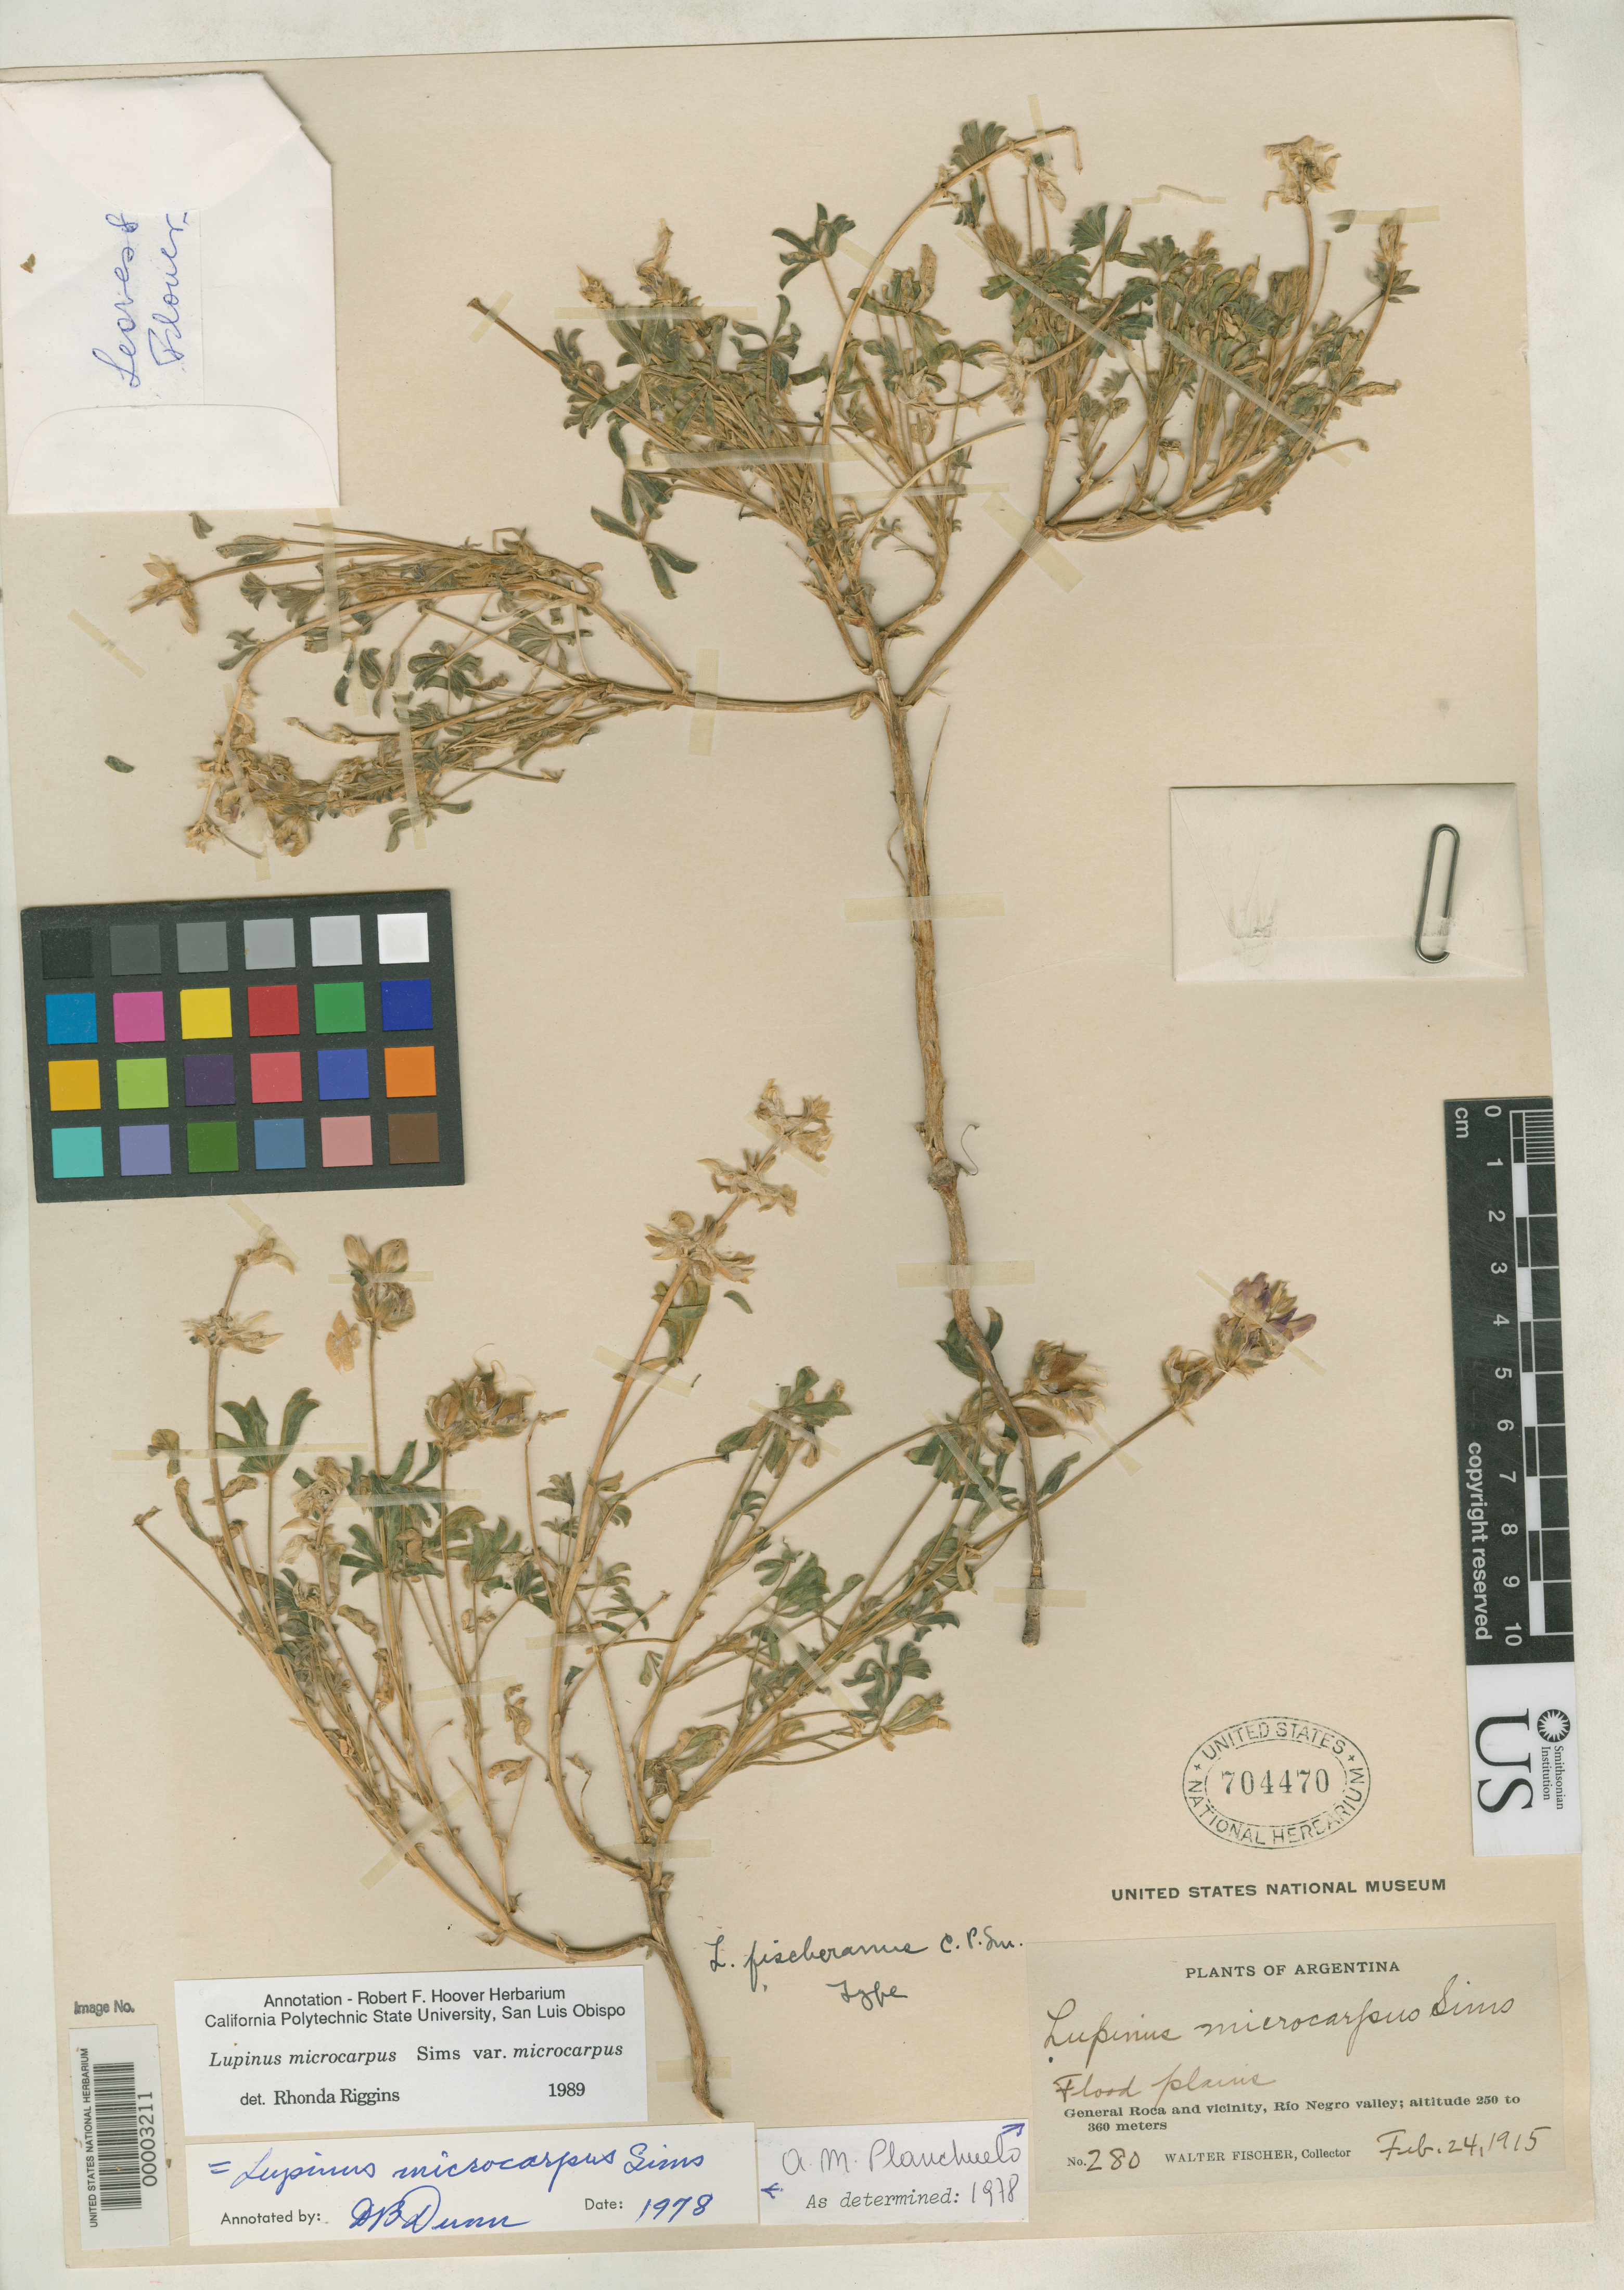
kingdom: Plantae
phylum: Tracheophyta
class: Magnoliopsida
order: Fabales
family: Fabaceae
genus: Lupinus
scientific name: Lupinus fischeranus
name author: C.P. Sm.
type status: Holotype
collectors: W. Fischer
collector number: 280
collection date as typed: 24 Feb 1915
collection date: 1915-02-24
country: Argentina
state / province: Río Negro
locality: General Roca.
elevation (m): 250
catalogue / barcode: US 704470